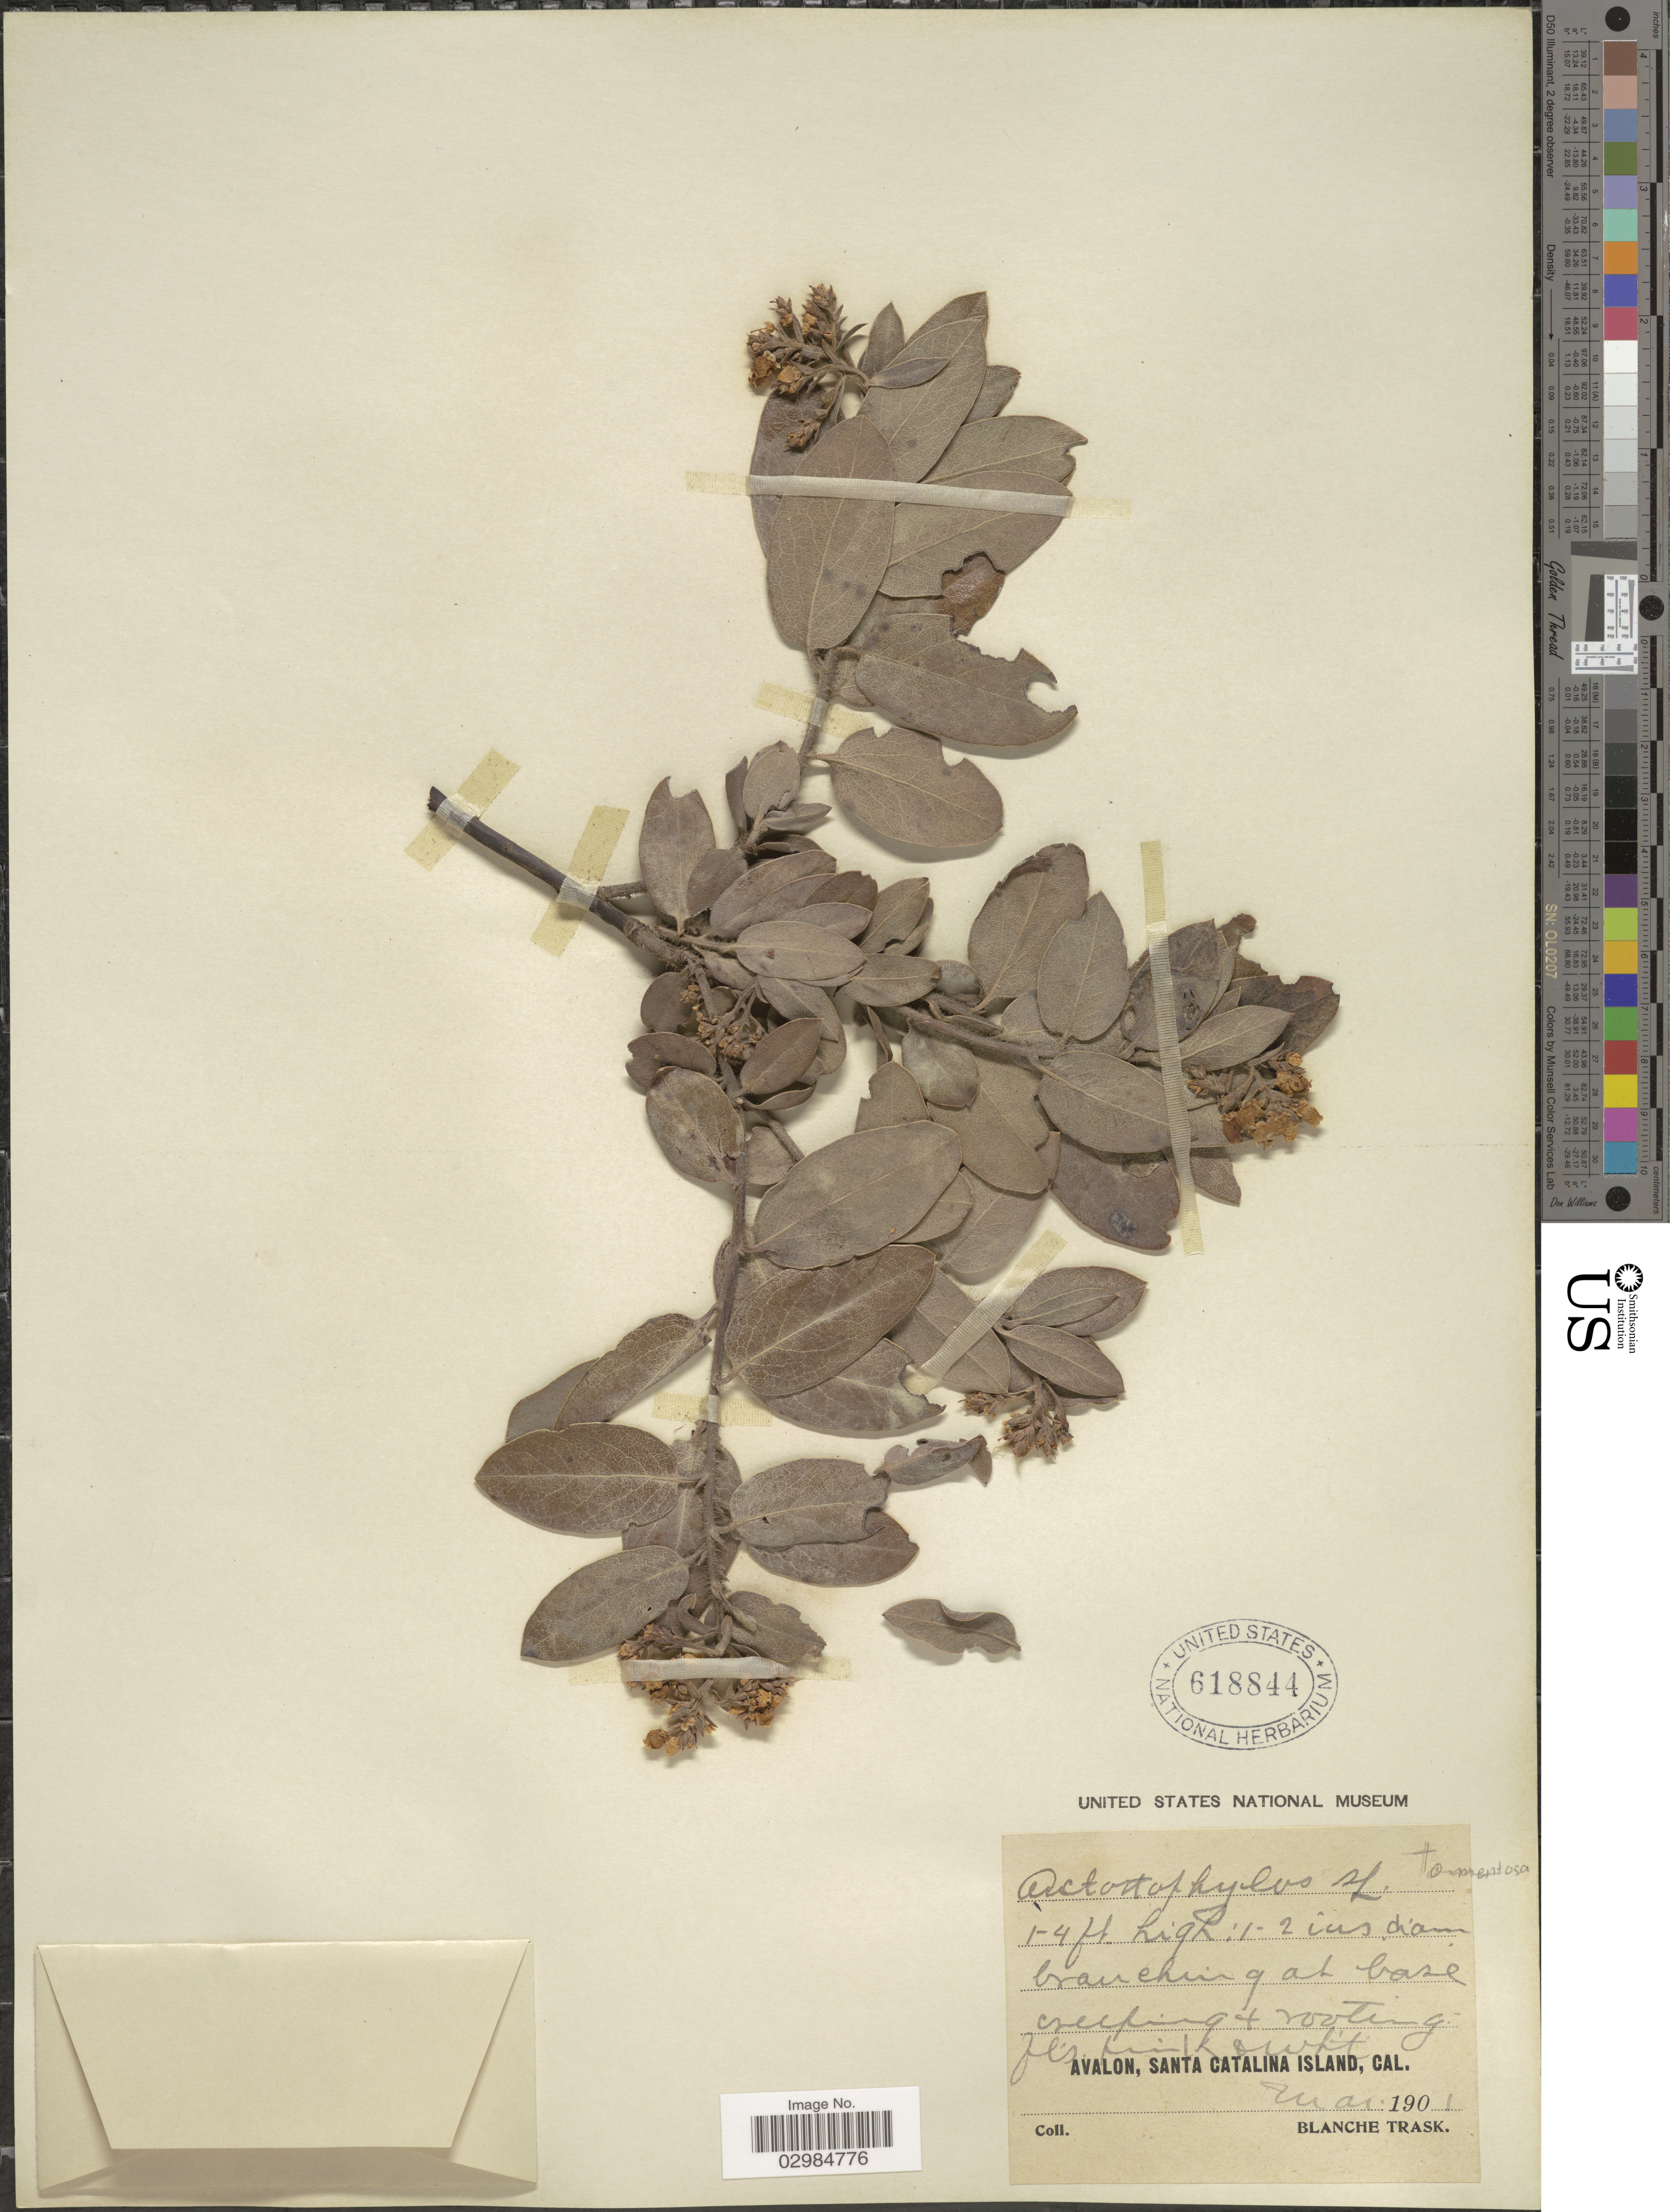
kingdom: Plantae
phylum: Tracheophyta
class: Magnoliopsida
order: Ericales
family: Ericaceae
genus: Arctostaphylos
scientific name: Arctostaphylos tomentosa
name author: (Pursh) Lindl.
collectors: B. Trask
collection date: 1901-03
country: United States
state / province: California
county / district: Los Angeles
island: Santa Catalina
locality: Avalon, Santa Catalina Island, Cal.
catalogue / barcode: US 618844